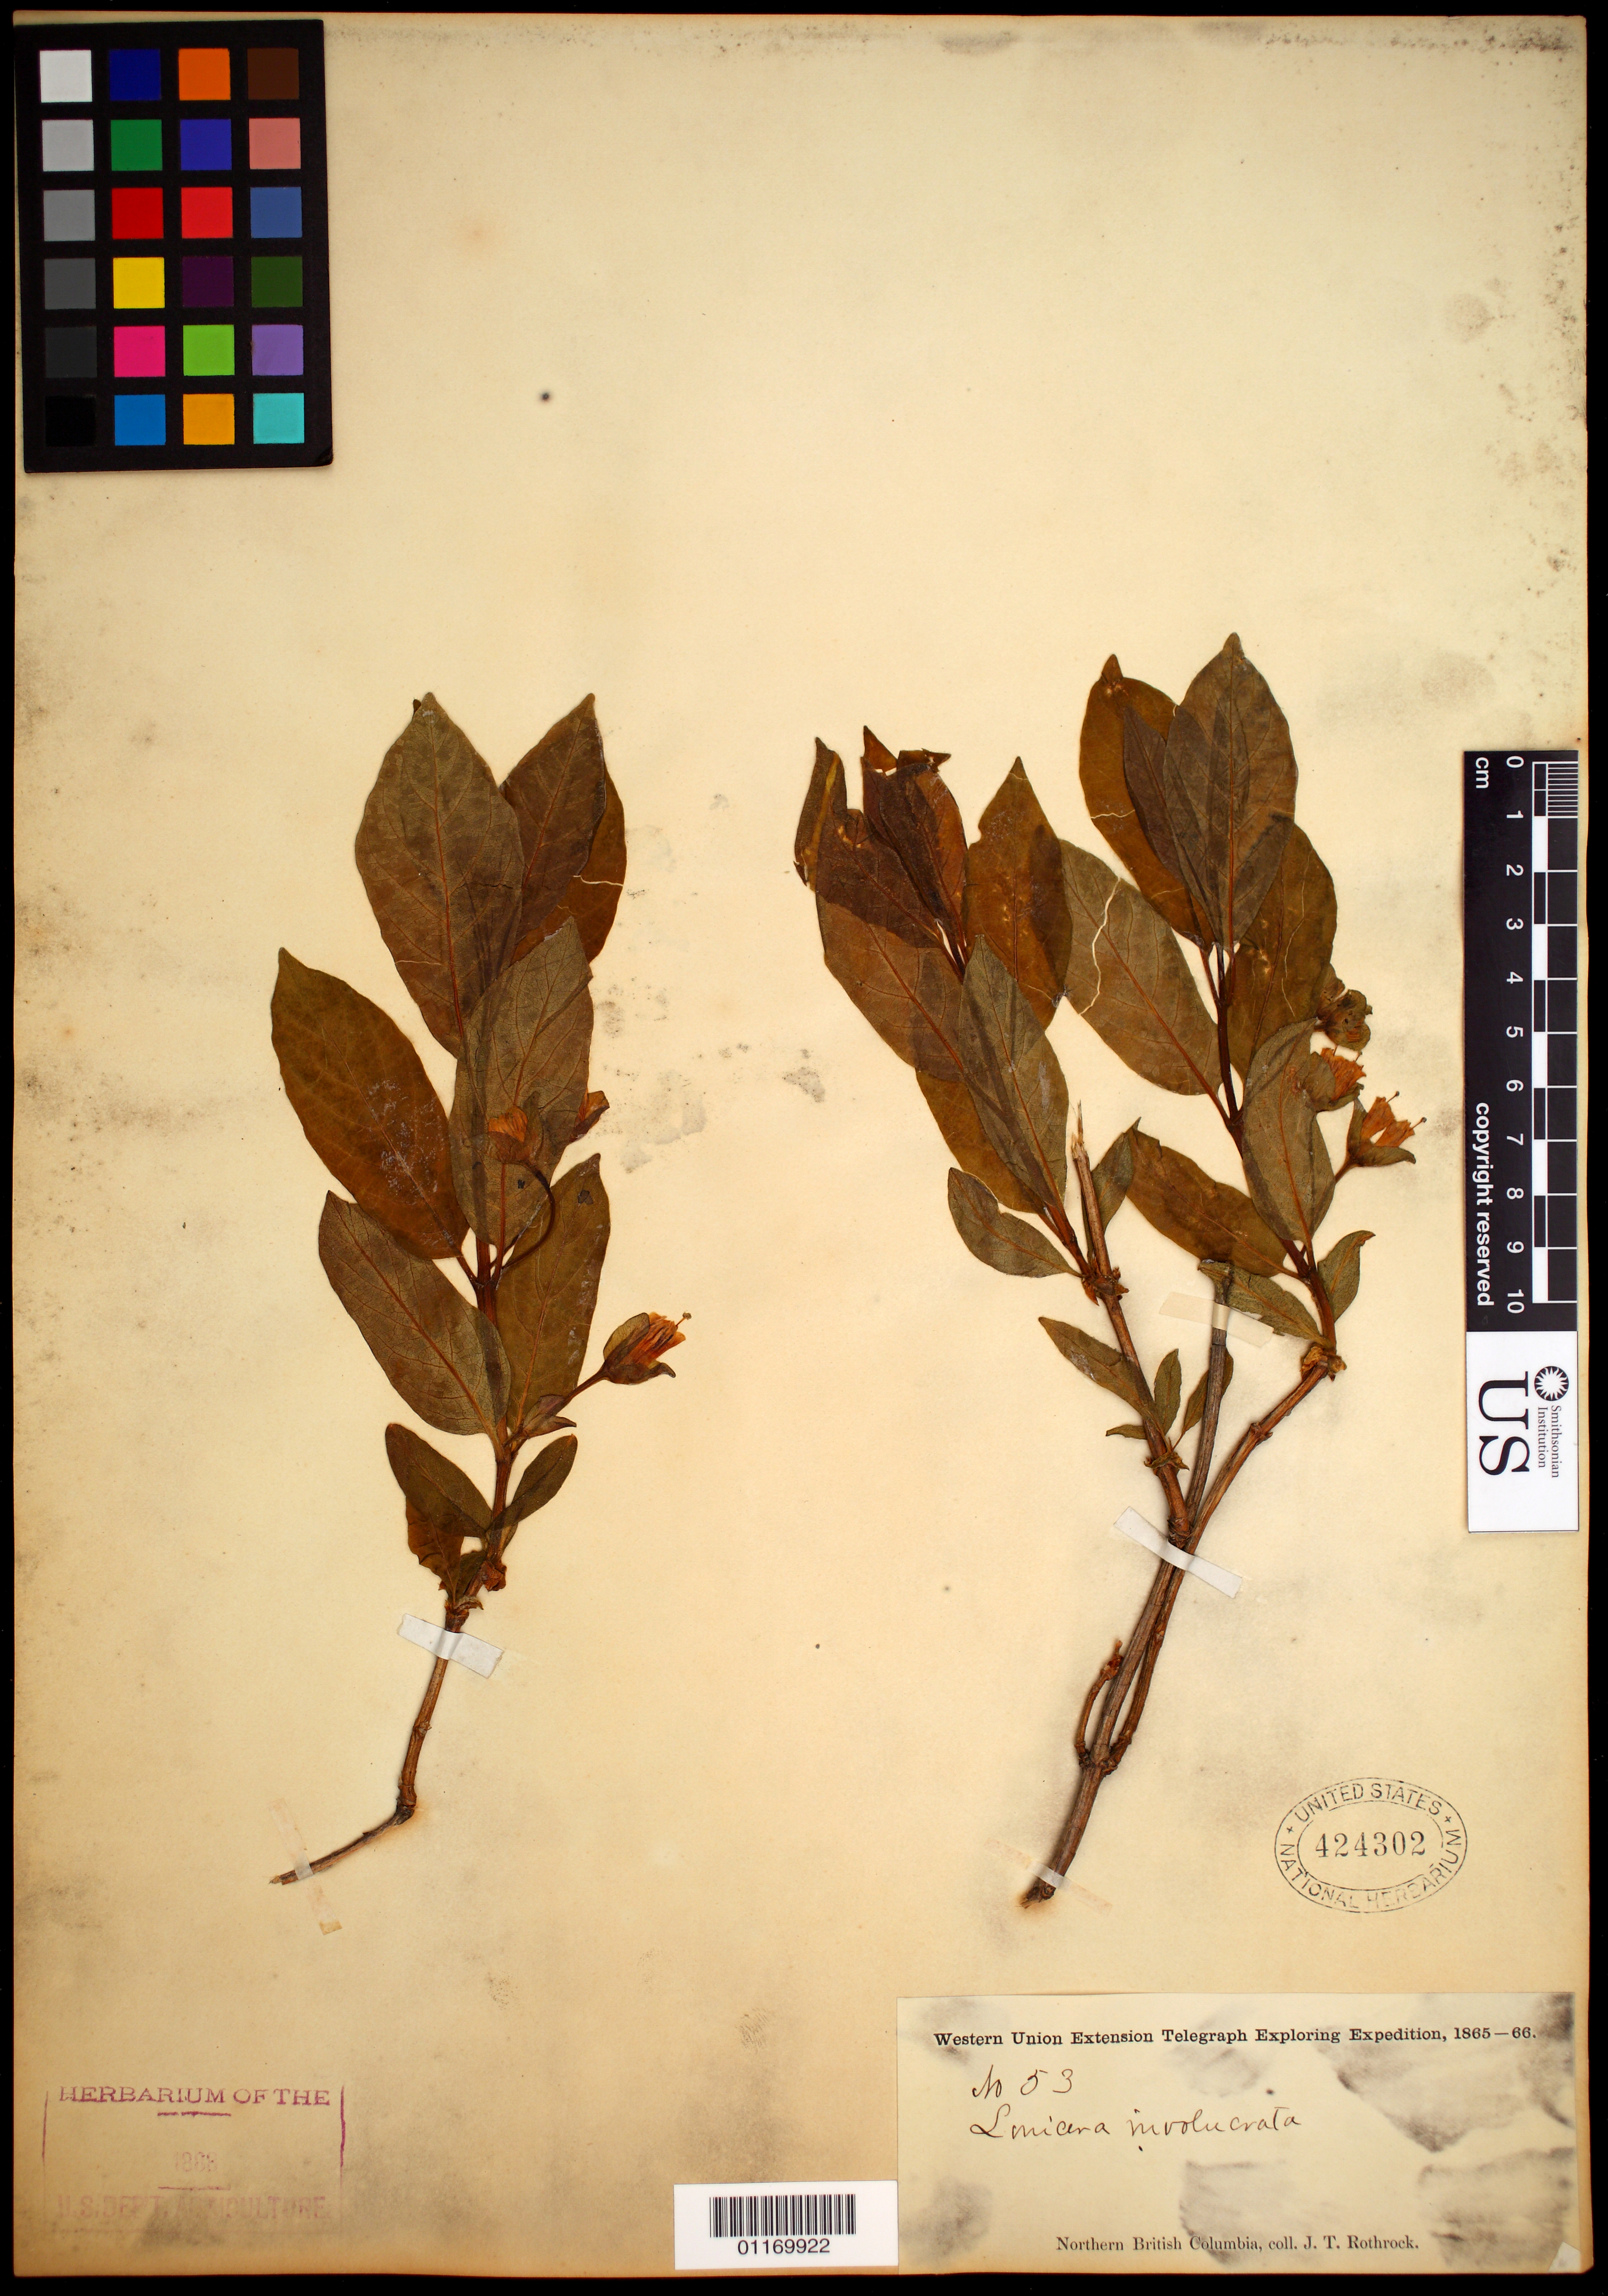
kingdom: Plantae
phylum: Tracheophyta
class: Magnoliopsida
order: Dipsacales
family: Caprifoliaceae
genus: Lonicera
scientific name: Lonicera involucrata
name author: (Richardson) Banks ex Spreng.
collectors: J. T. Rothrock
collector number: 53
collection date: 1865/1866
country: Canada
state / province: British Columbia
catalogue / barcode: US 424302